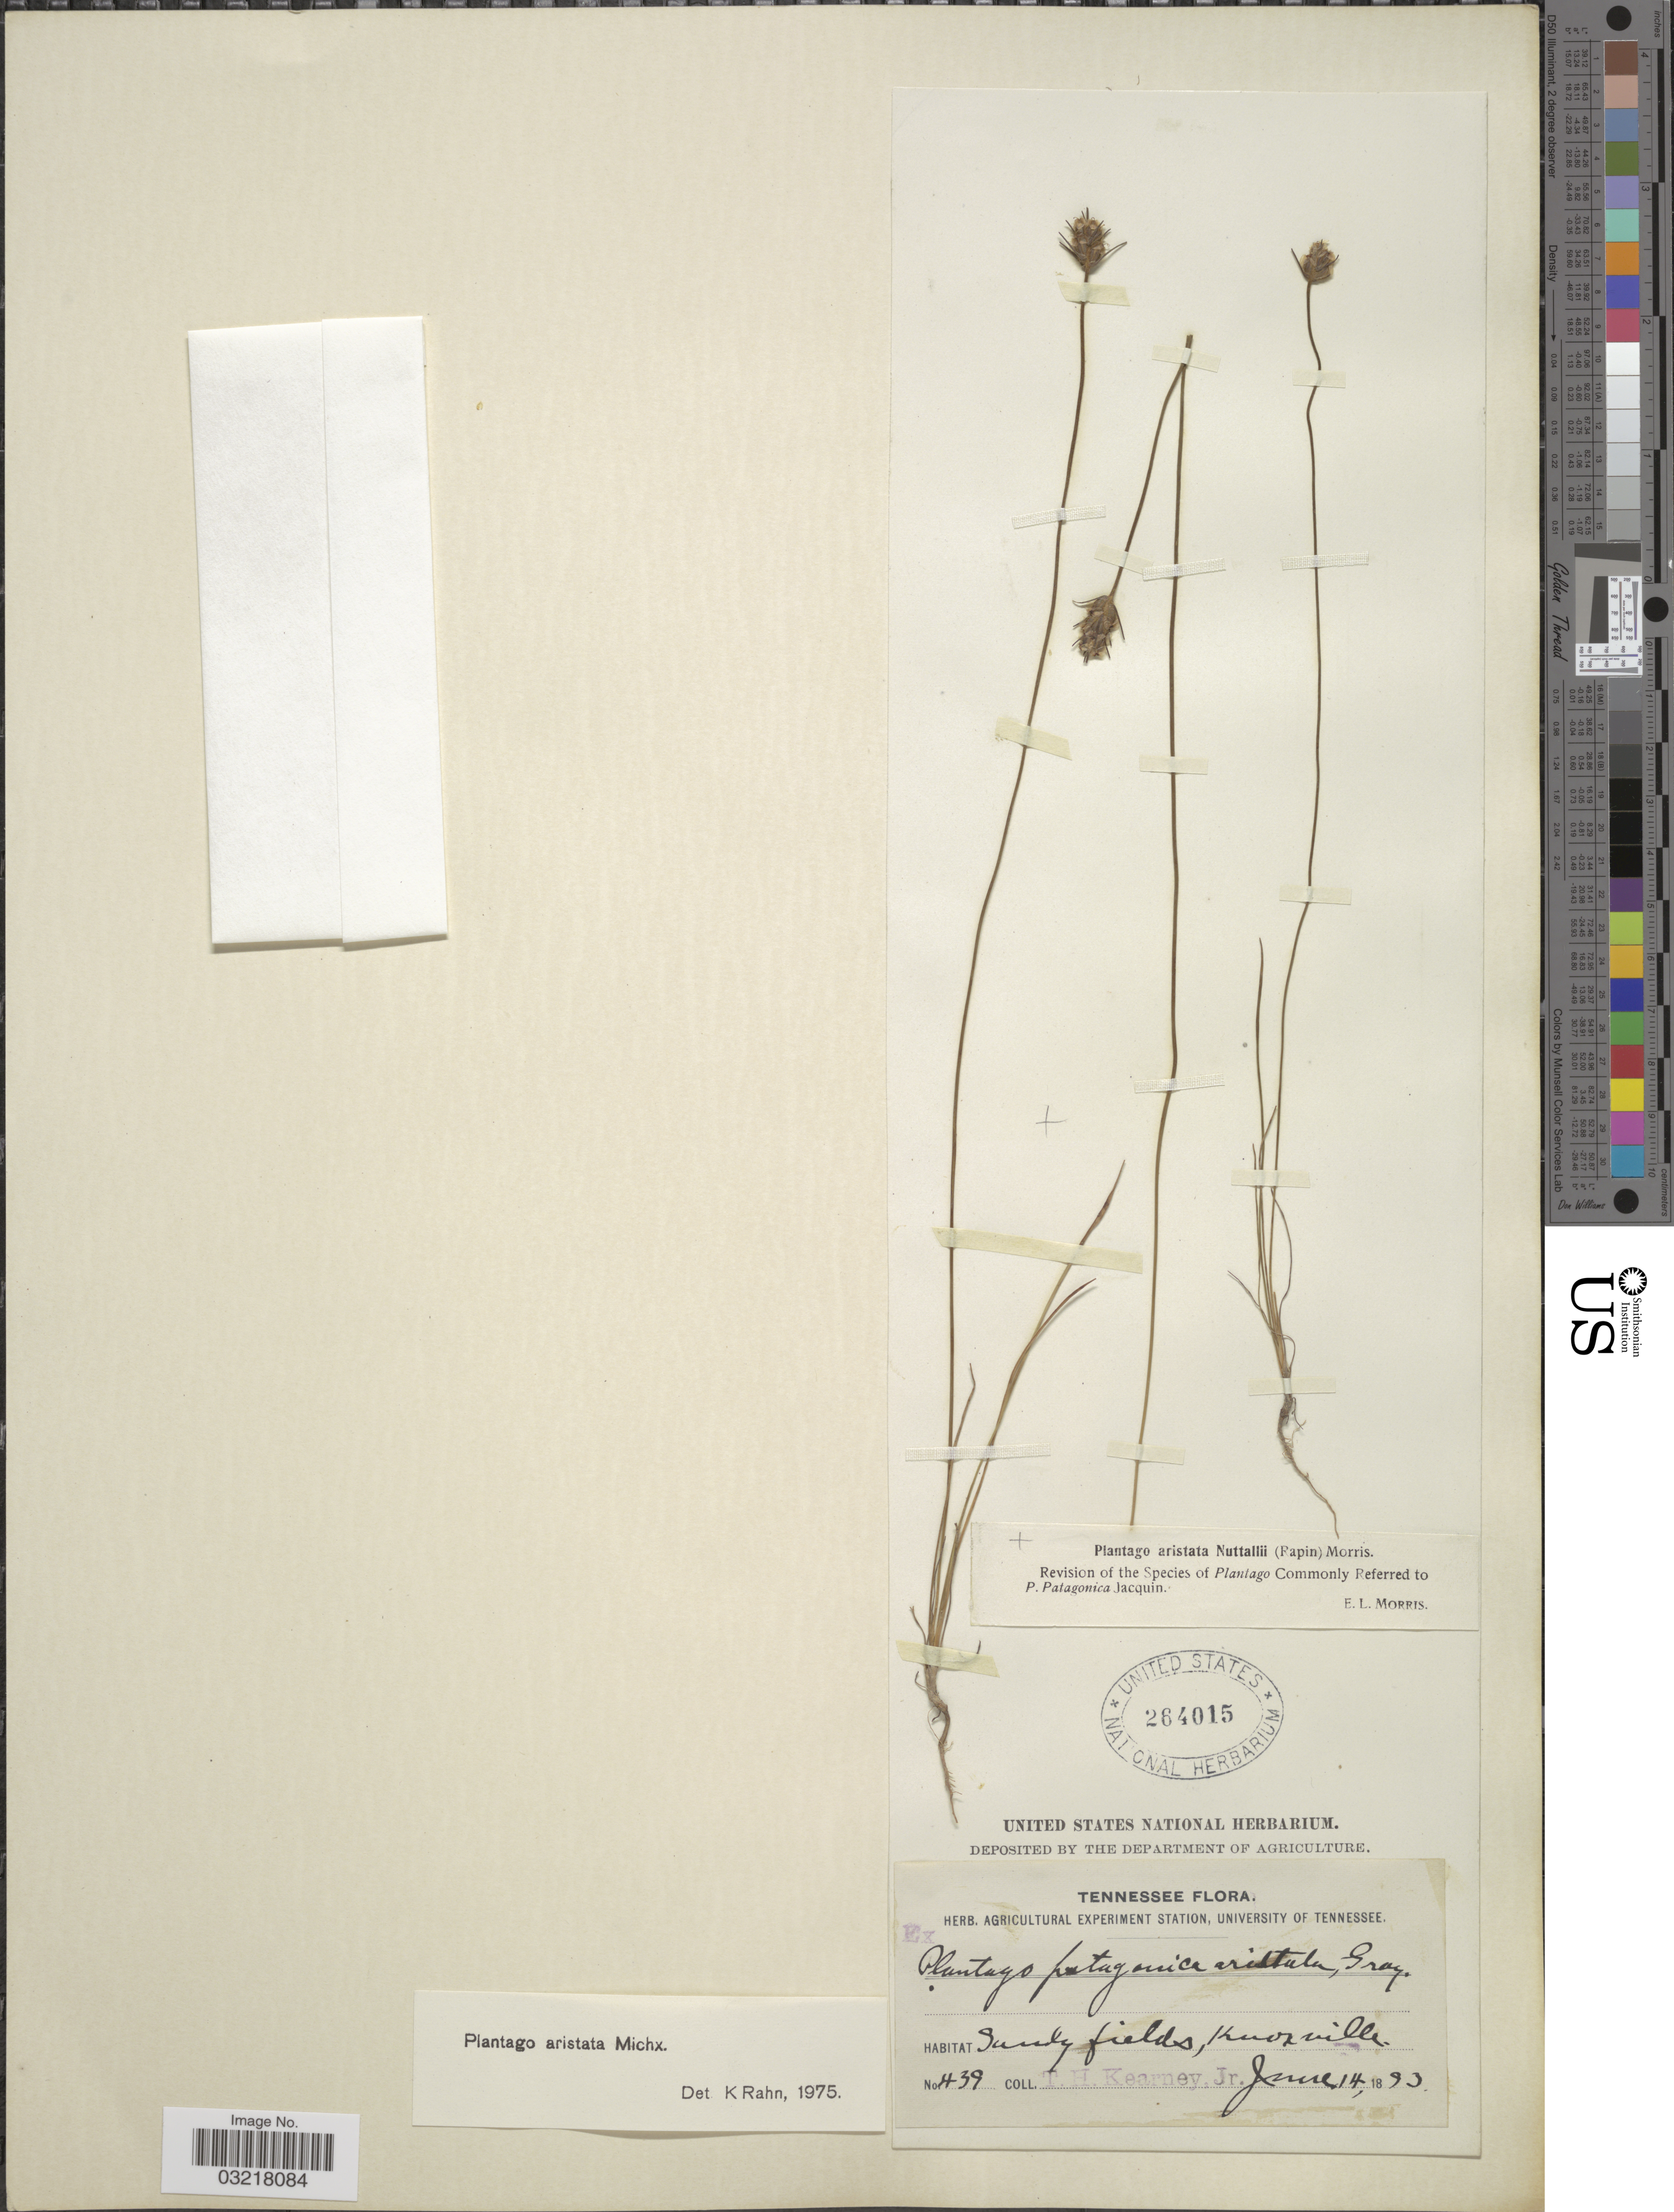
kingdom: Plantae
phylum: Tracheophyta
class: Magnoliopsida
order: Lamiales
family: Plantaginaceae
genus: Plantago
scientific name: Plantago aristata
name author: Michx.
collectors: T. H. Kearney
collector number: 439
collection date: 1893-06-14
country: United States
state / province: Tennessee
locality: Sandy fields, Knoxville.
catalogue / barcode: US 264015